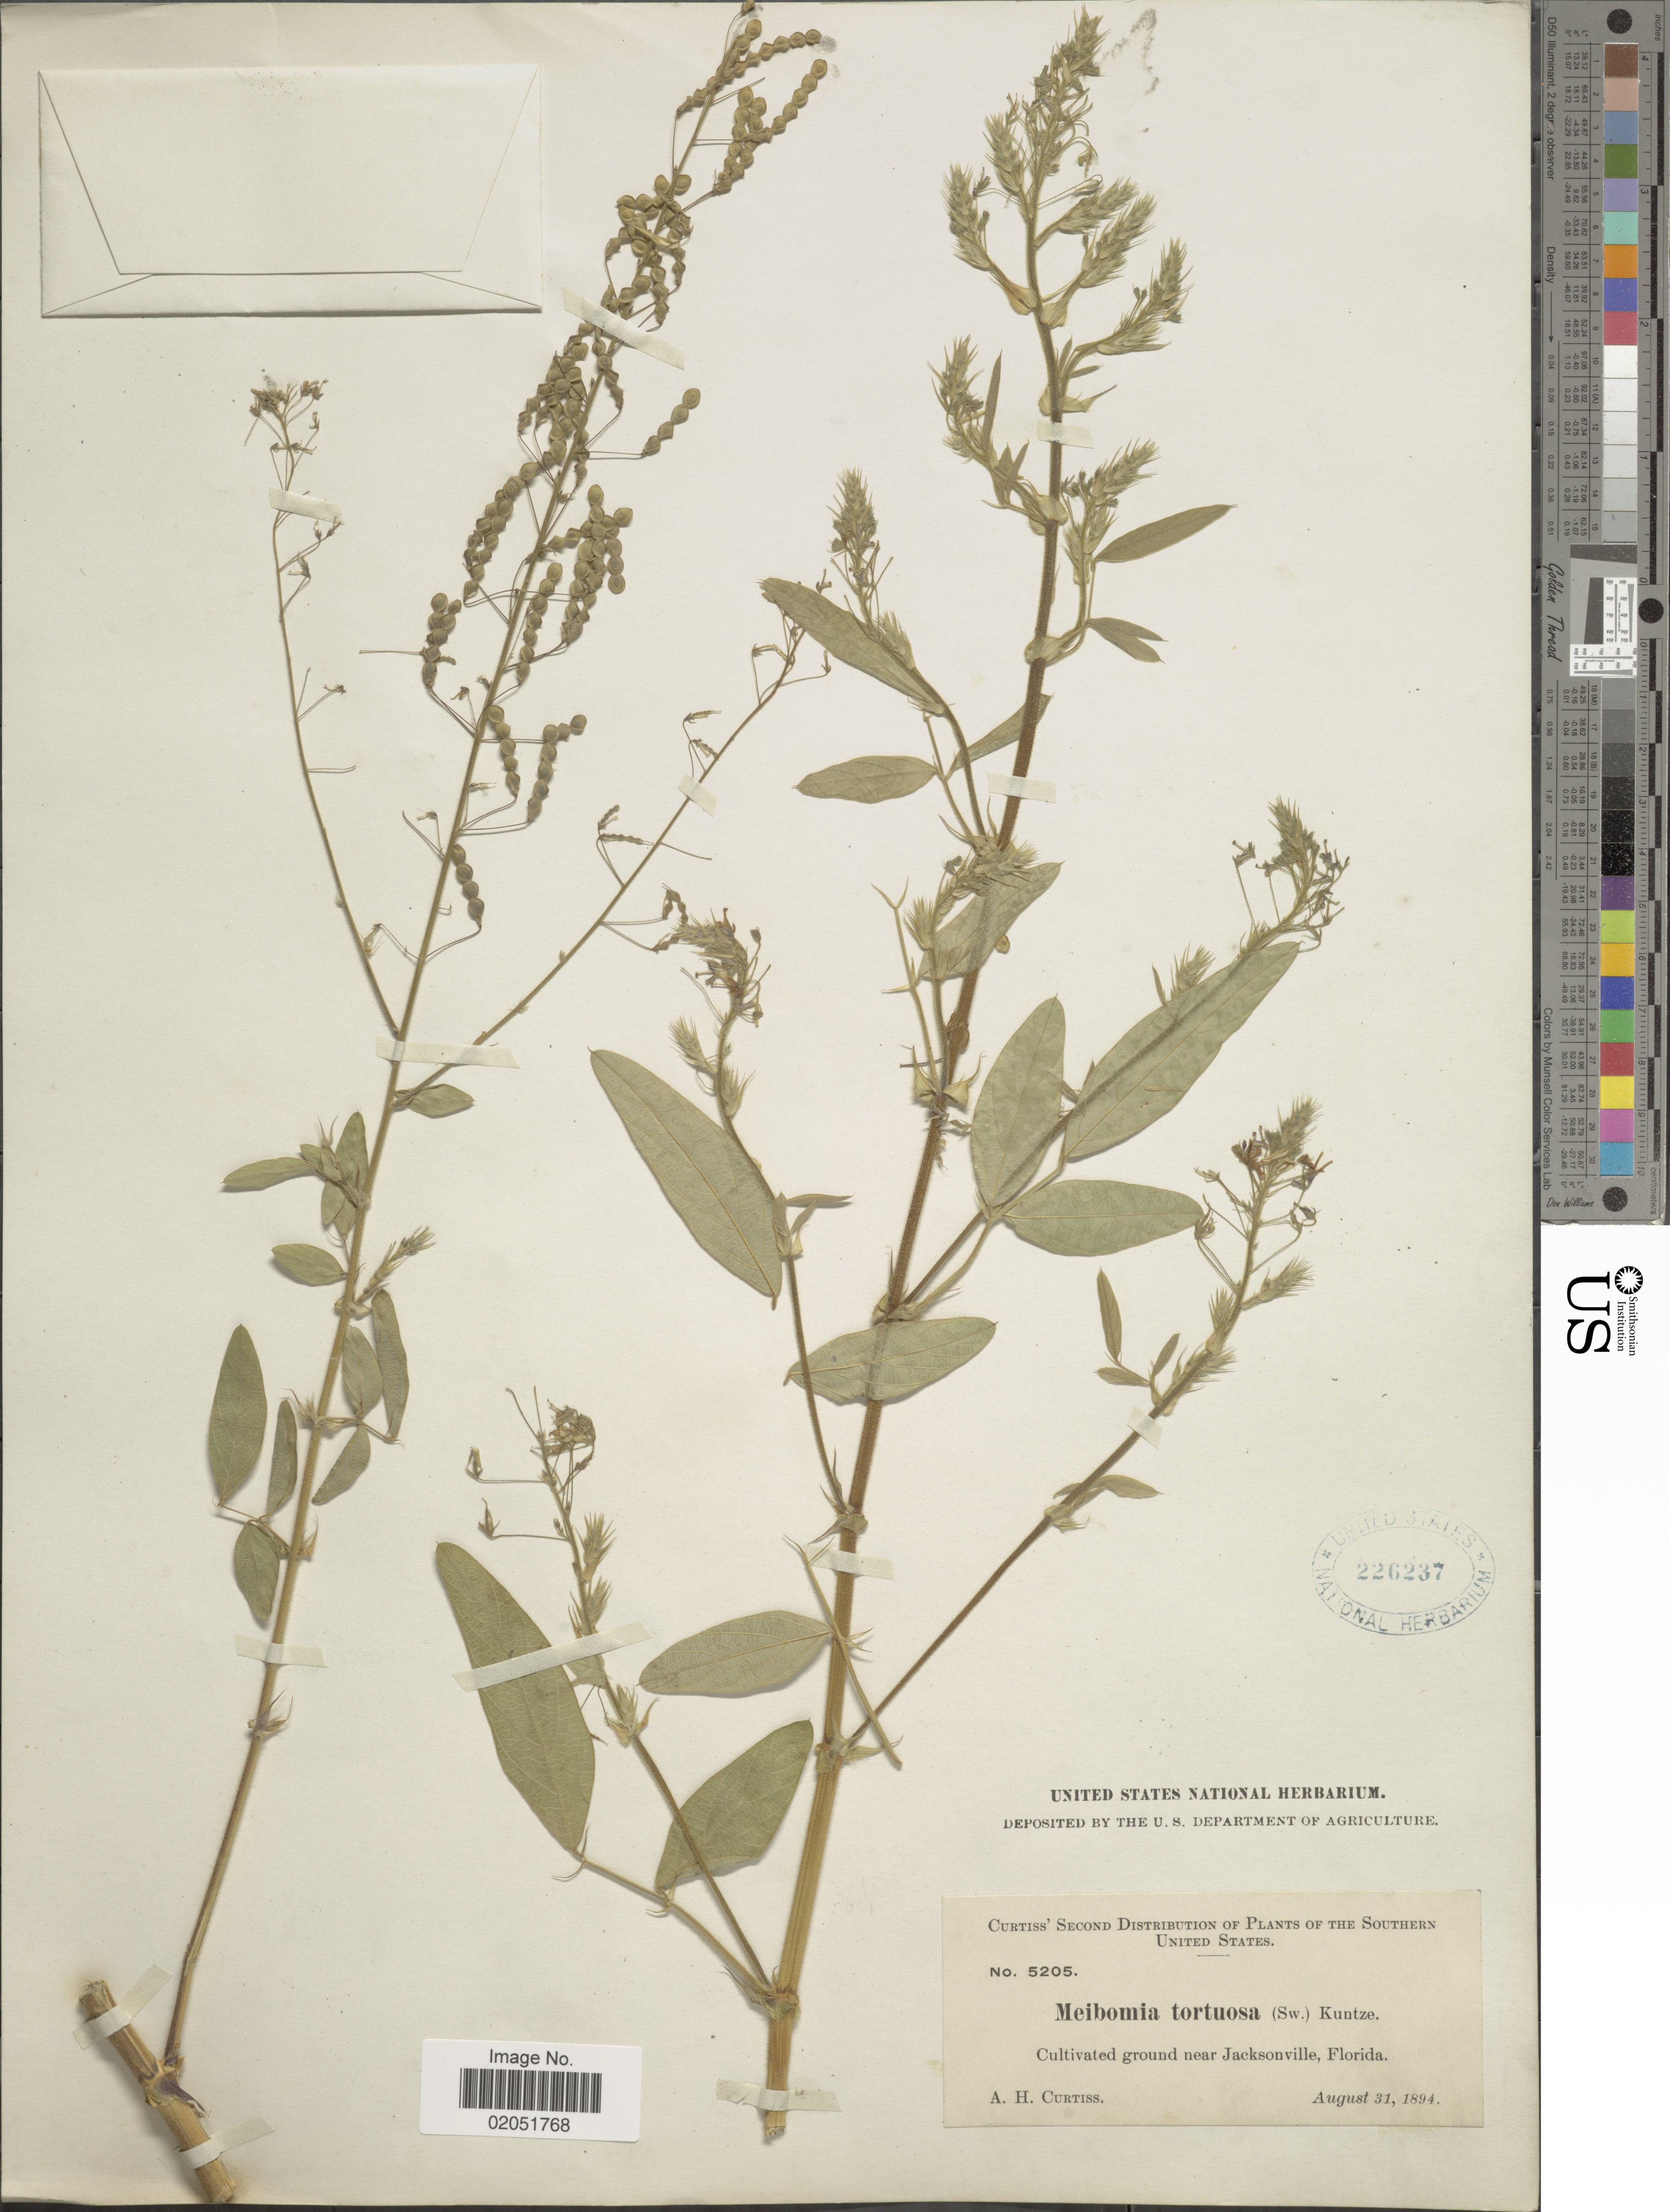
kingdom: Plantae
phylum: Tracheophyta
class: Magnoliopsida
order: Fabales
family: Fabaceae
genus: Desmodium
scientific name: Desmodium tortuosum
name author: (Sw.) DC.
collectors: A. H. Curtiss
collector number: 5205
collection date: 1894-08-31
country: United States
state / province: Florida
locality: Southern United States, Cultivated ground near Jacksonville, Florida.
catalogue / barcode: US 226237